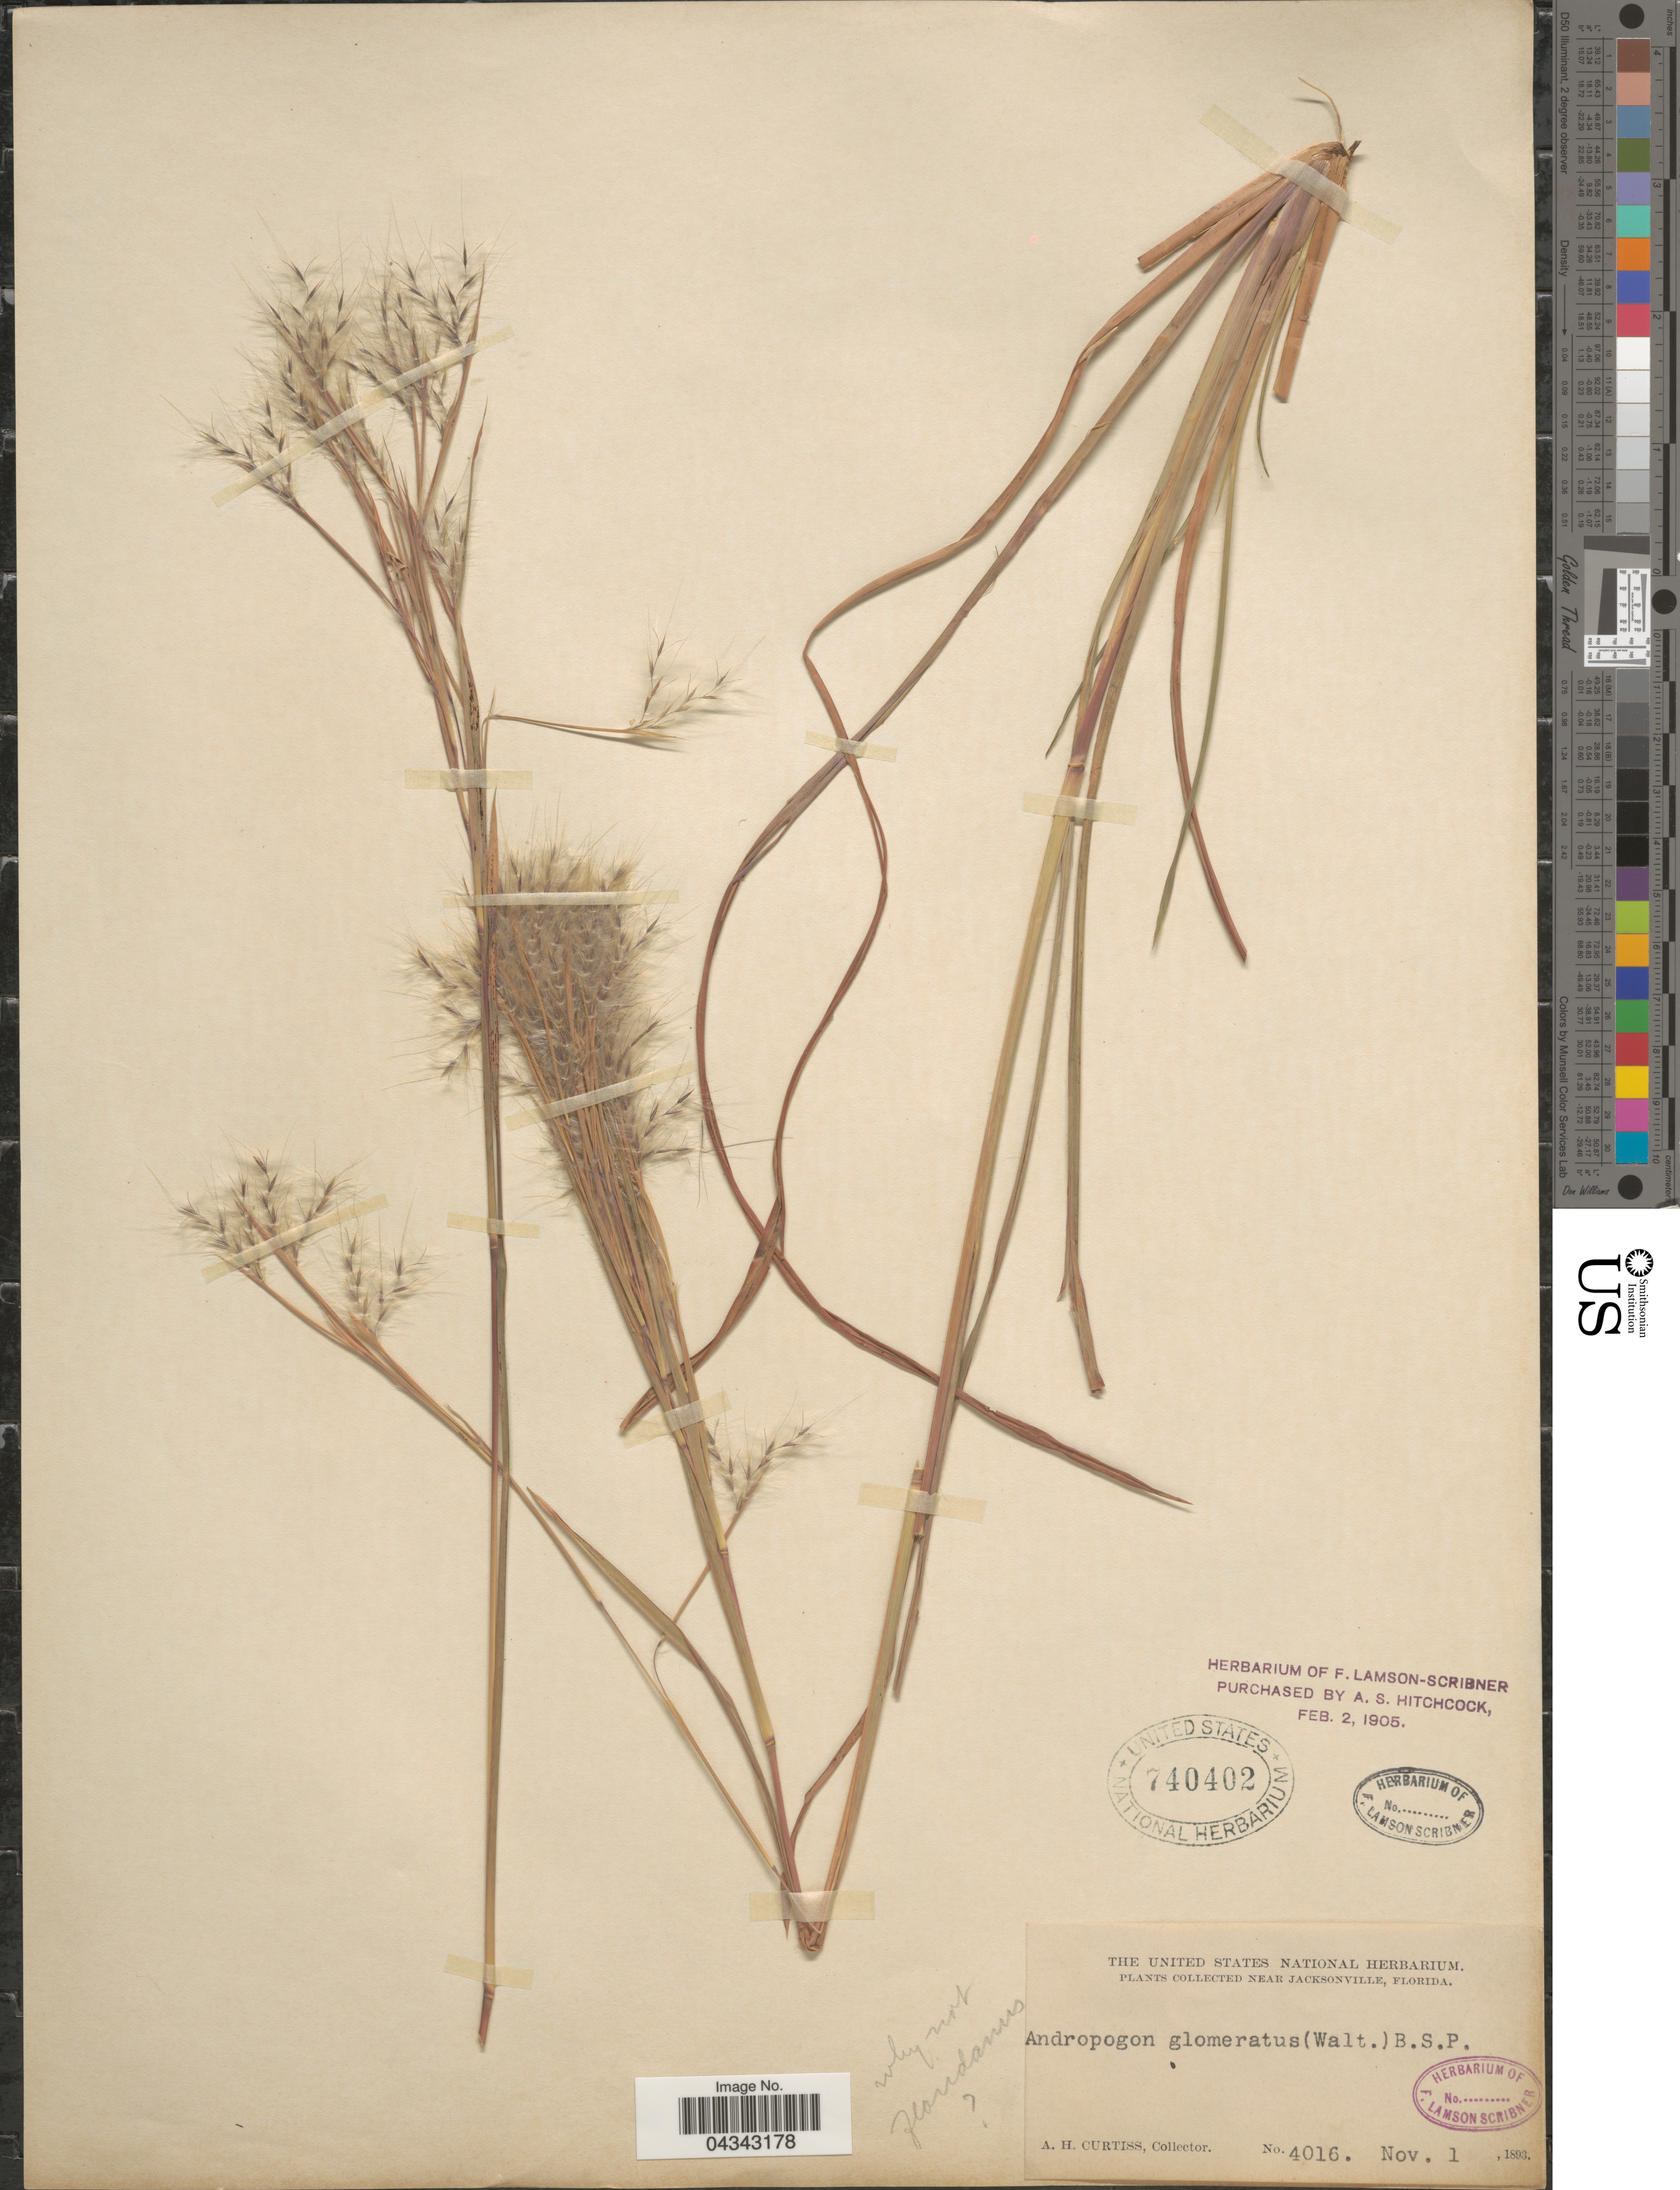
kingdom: Plantae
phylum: Tracheophyta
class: Liliopsida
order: Poales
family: Poaceae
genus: Andropogon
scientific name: Andropogon glomeratus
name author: (Walter) Britton, Stearns & Poggenb.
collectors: A. H. Curtiss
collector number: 4016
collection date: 1893-11-01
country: United States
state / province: Florida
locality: Near Jacksonville.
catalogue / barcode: US 740402